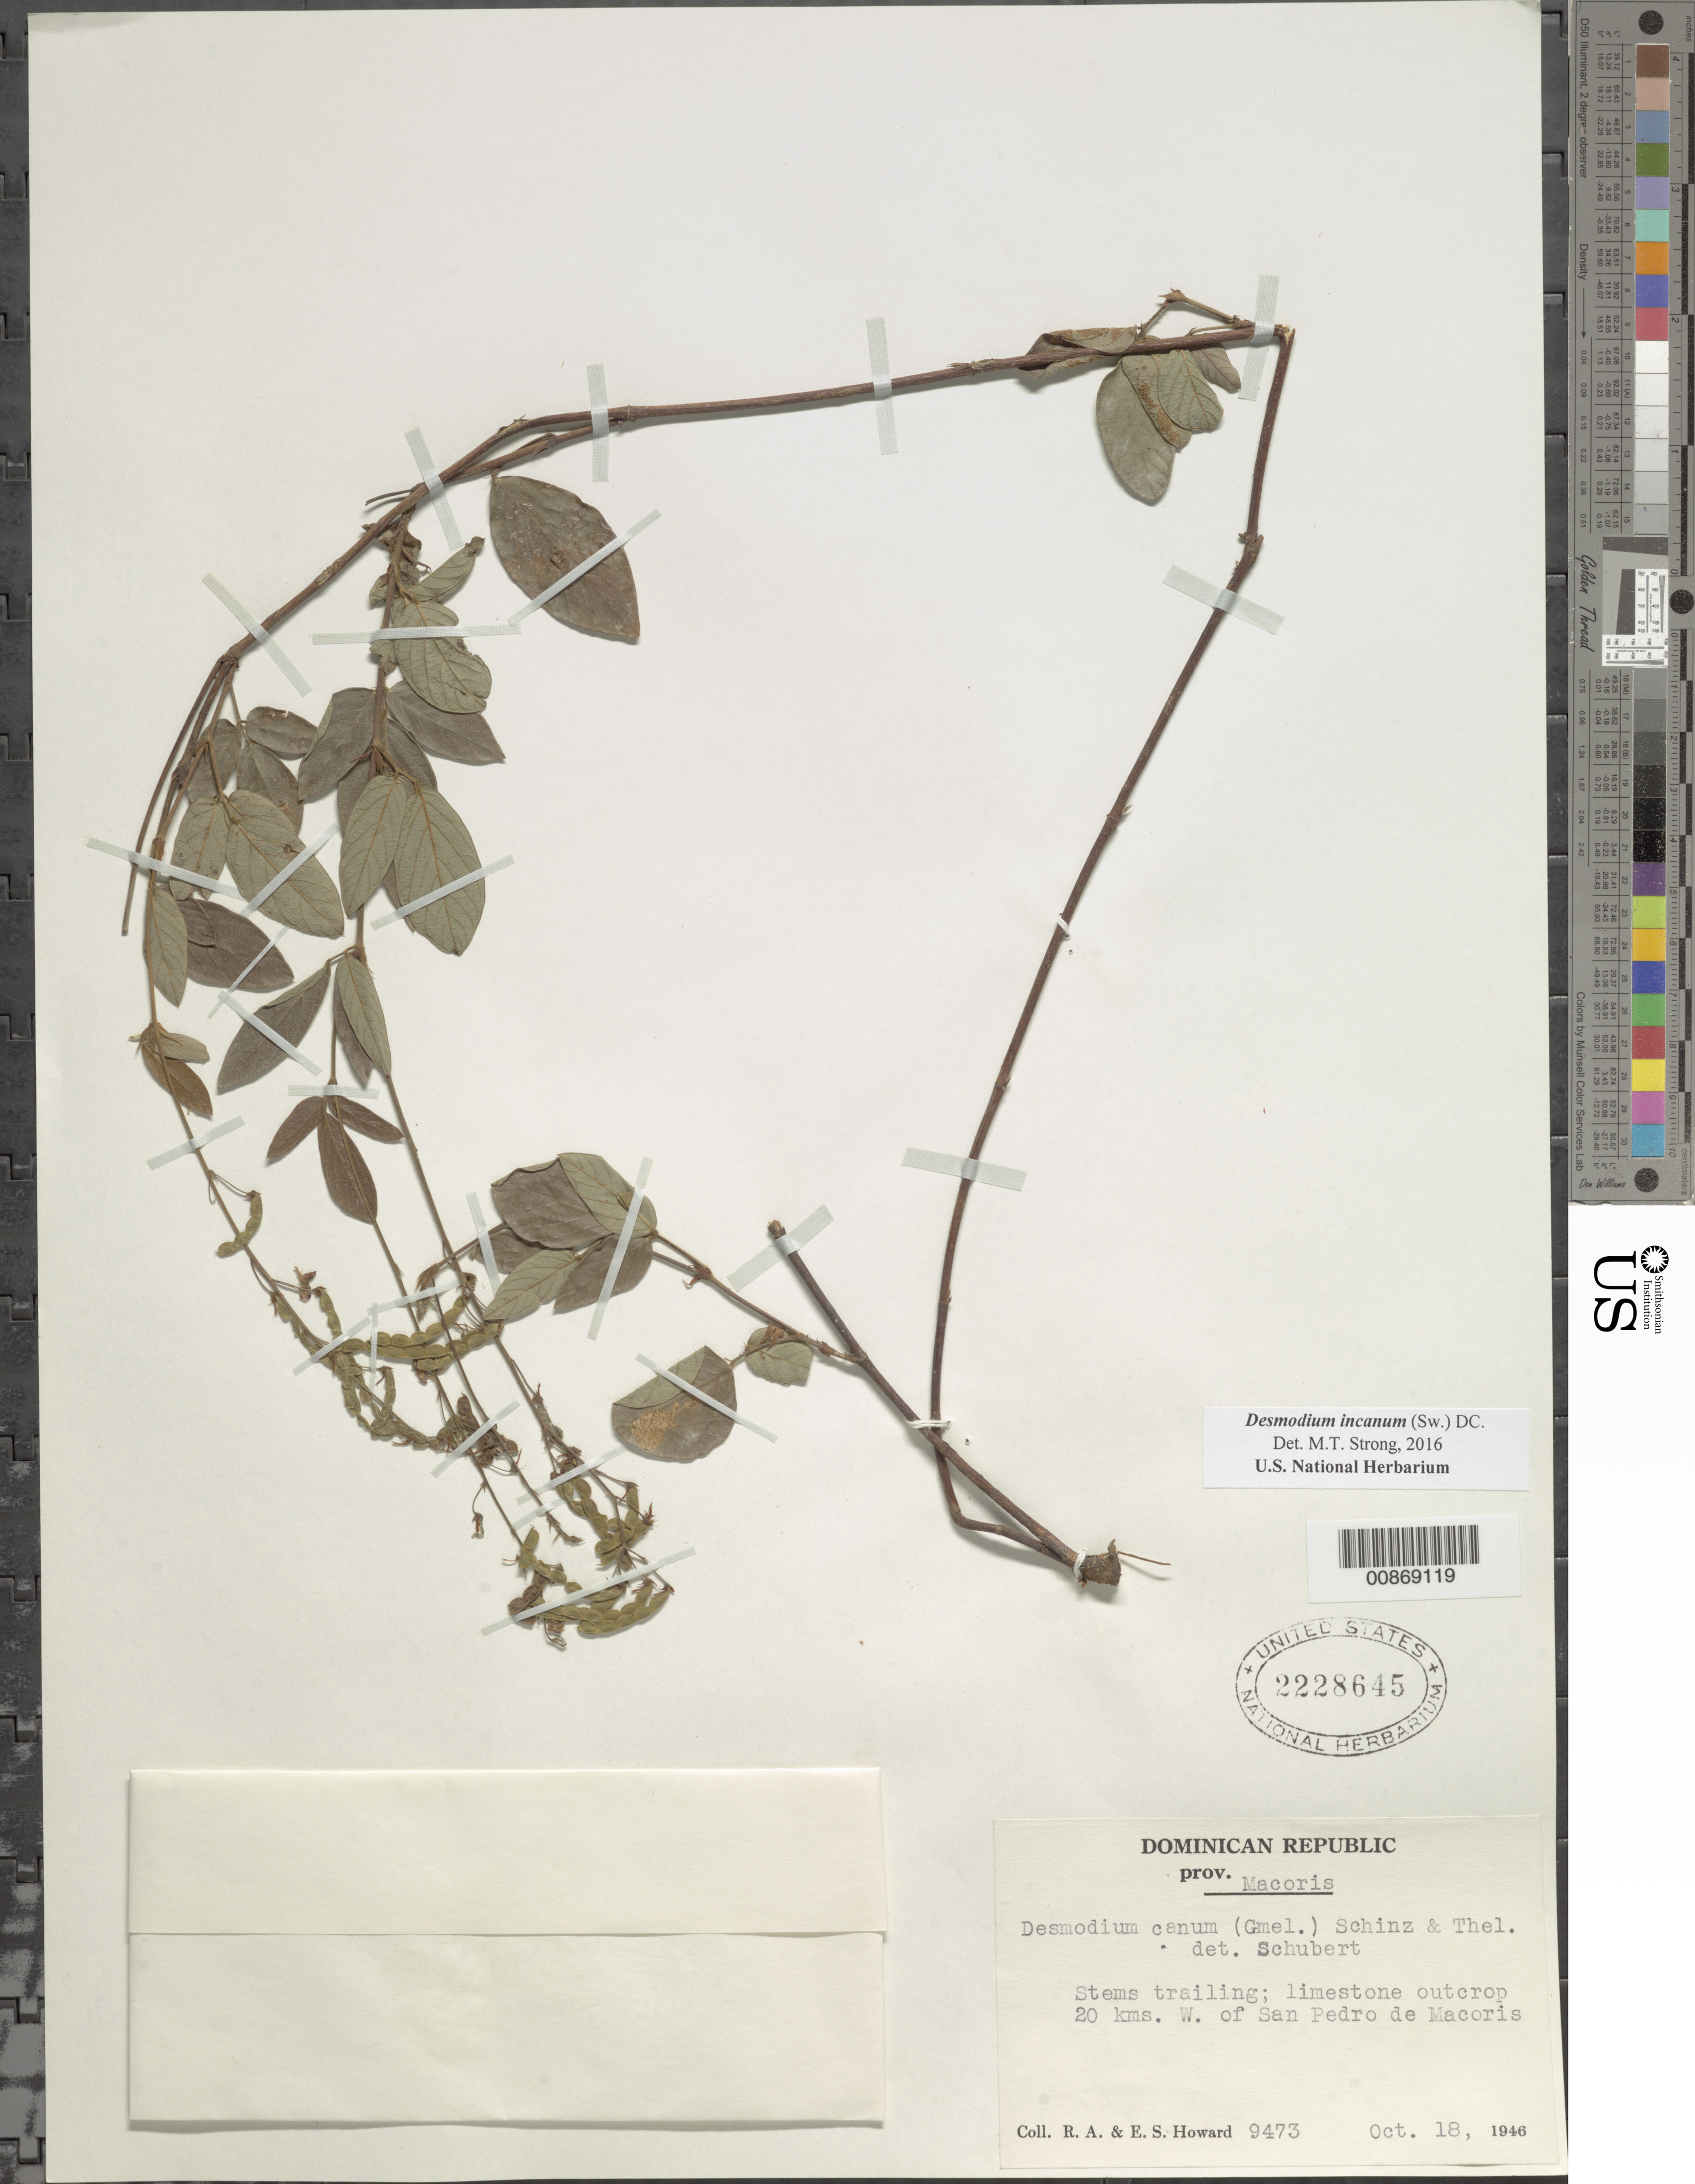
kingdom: Plantae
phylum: Tracheophyta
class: Magnoliopsida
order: Fabales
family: Fabaceae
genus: Desmodium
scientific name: Desmodium incanum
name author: (Sw.) DC.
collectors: R. A. Howard & E. S. Howard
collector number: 9473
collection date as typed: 18 Oct 1946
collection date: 1946-10-18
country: Dominican Republic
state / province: San Pedro de Macoris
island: Hispaniola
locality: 20 km. W of San Pedro de Macoris.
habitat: Limestone outcrop.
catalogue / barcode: US 2228645